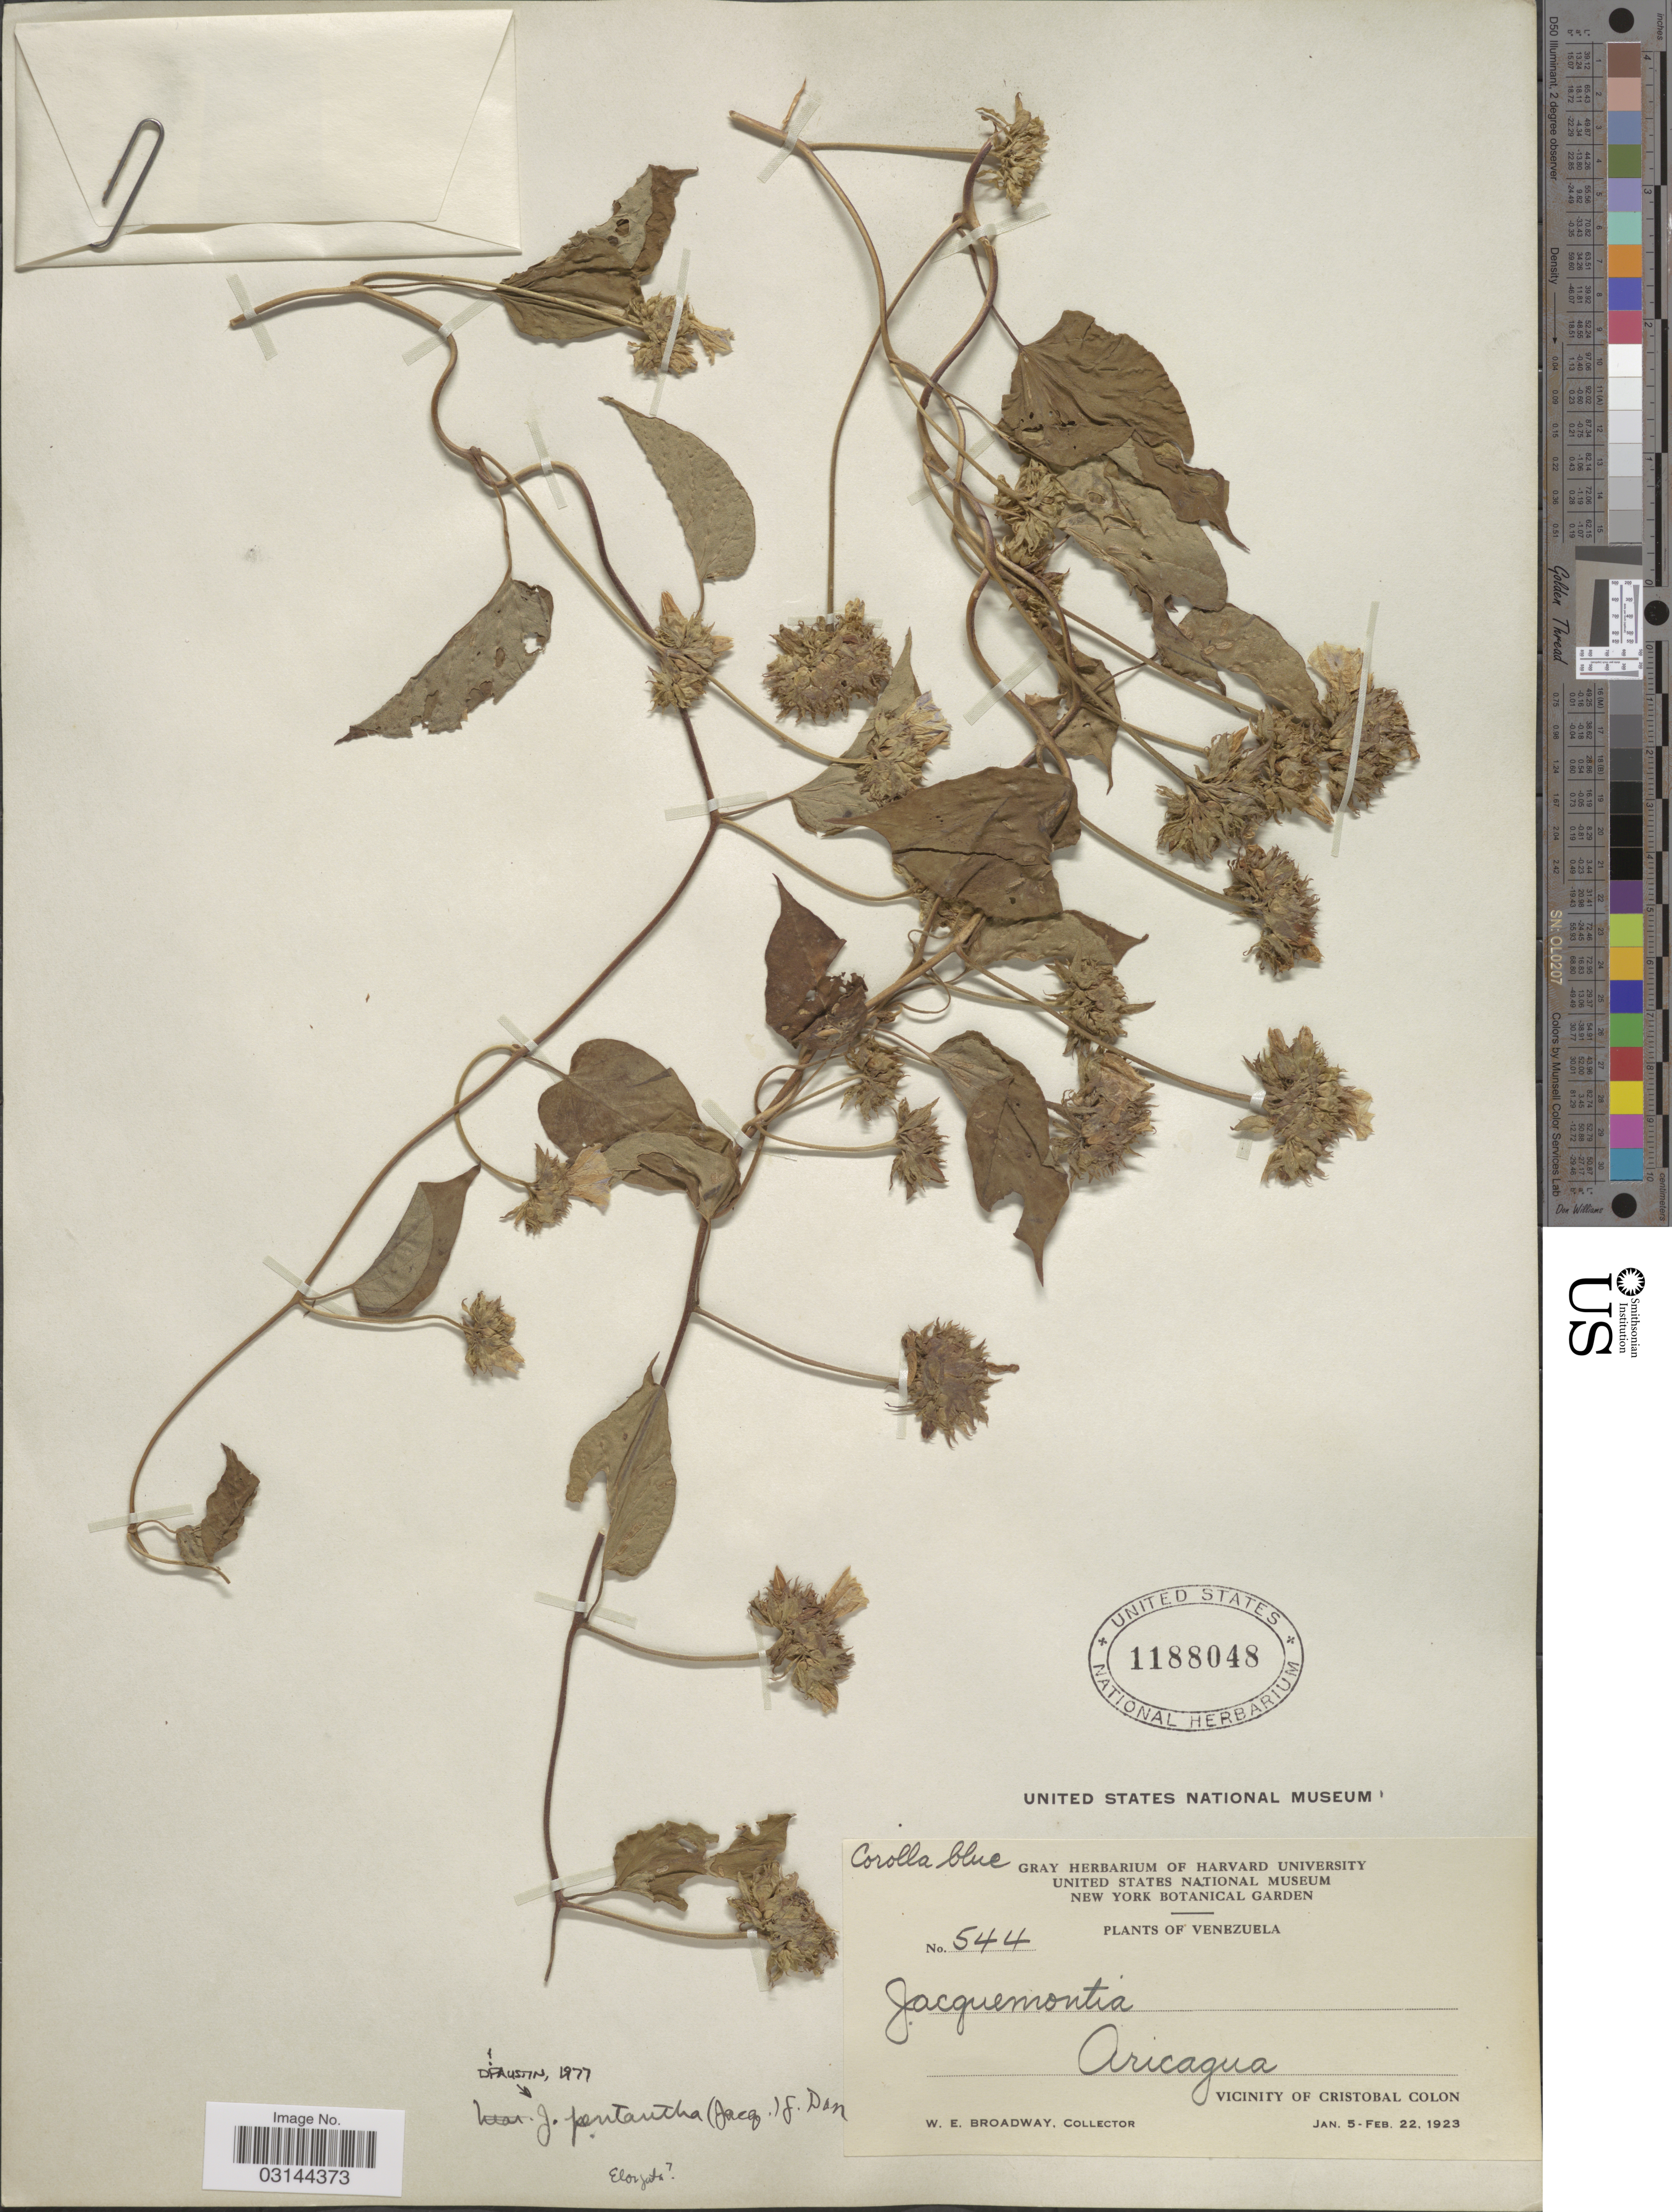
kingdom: Plantae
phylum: Tracheophyta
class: Magnoliopsida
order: Solanales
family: Convolvulaceae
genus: Jacquemontia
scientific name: Jacquemontia pentanthos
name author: (Jacq.) G. Don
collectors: W. E. Broadway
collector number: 544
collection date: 1923-01-05/1923-02-22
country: Venezuela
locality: Aricagua. Vicinity of Cristobal Colon.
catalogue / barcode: US 1188048